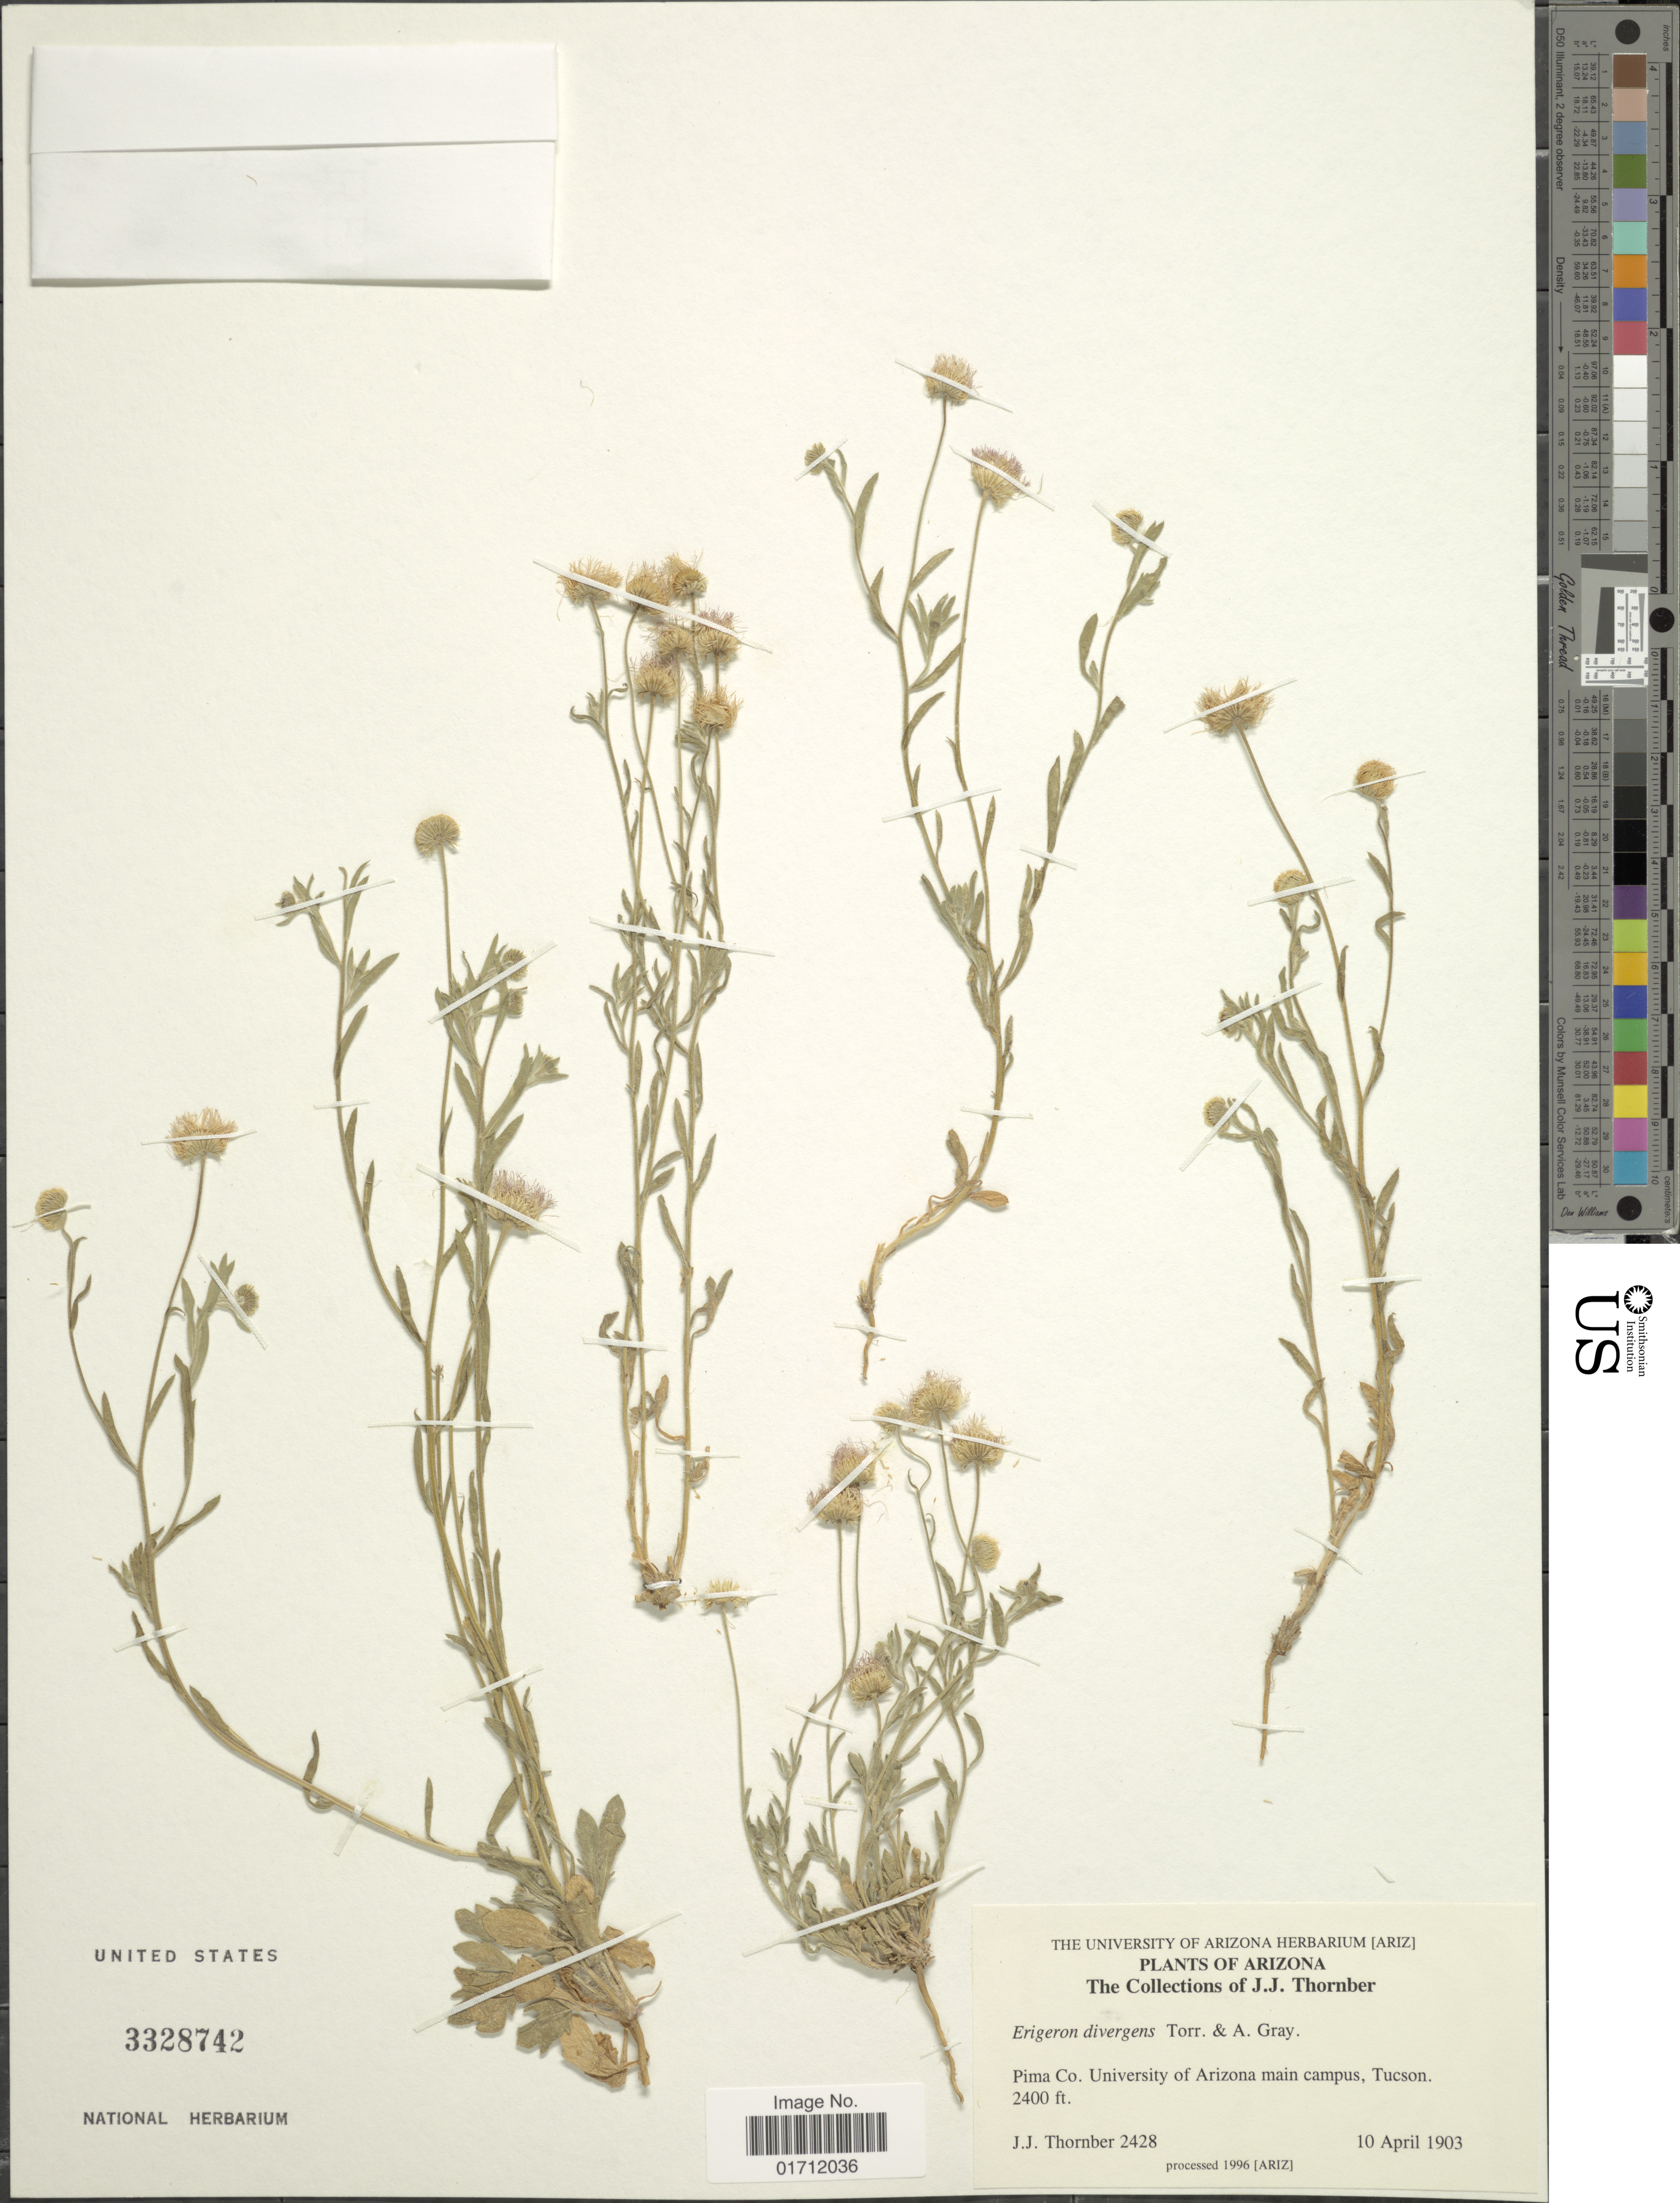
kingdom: Plantae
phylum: Tracheophyta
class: Magnoliopsida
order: Asterales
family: Asteraceae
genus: Erigeron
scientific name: Erigeron divergens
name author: Torr. & A. Gray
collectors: J. Thornber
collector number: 2428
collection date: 1903-04-10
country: United States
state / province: Arizona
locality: Pima Co. University of Arizona main campus, Tucson.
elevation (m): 732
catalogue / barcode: US 3328742